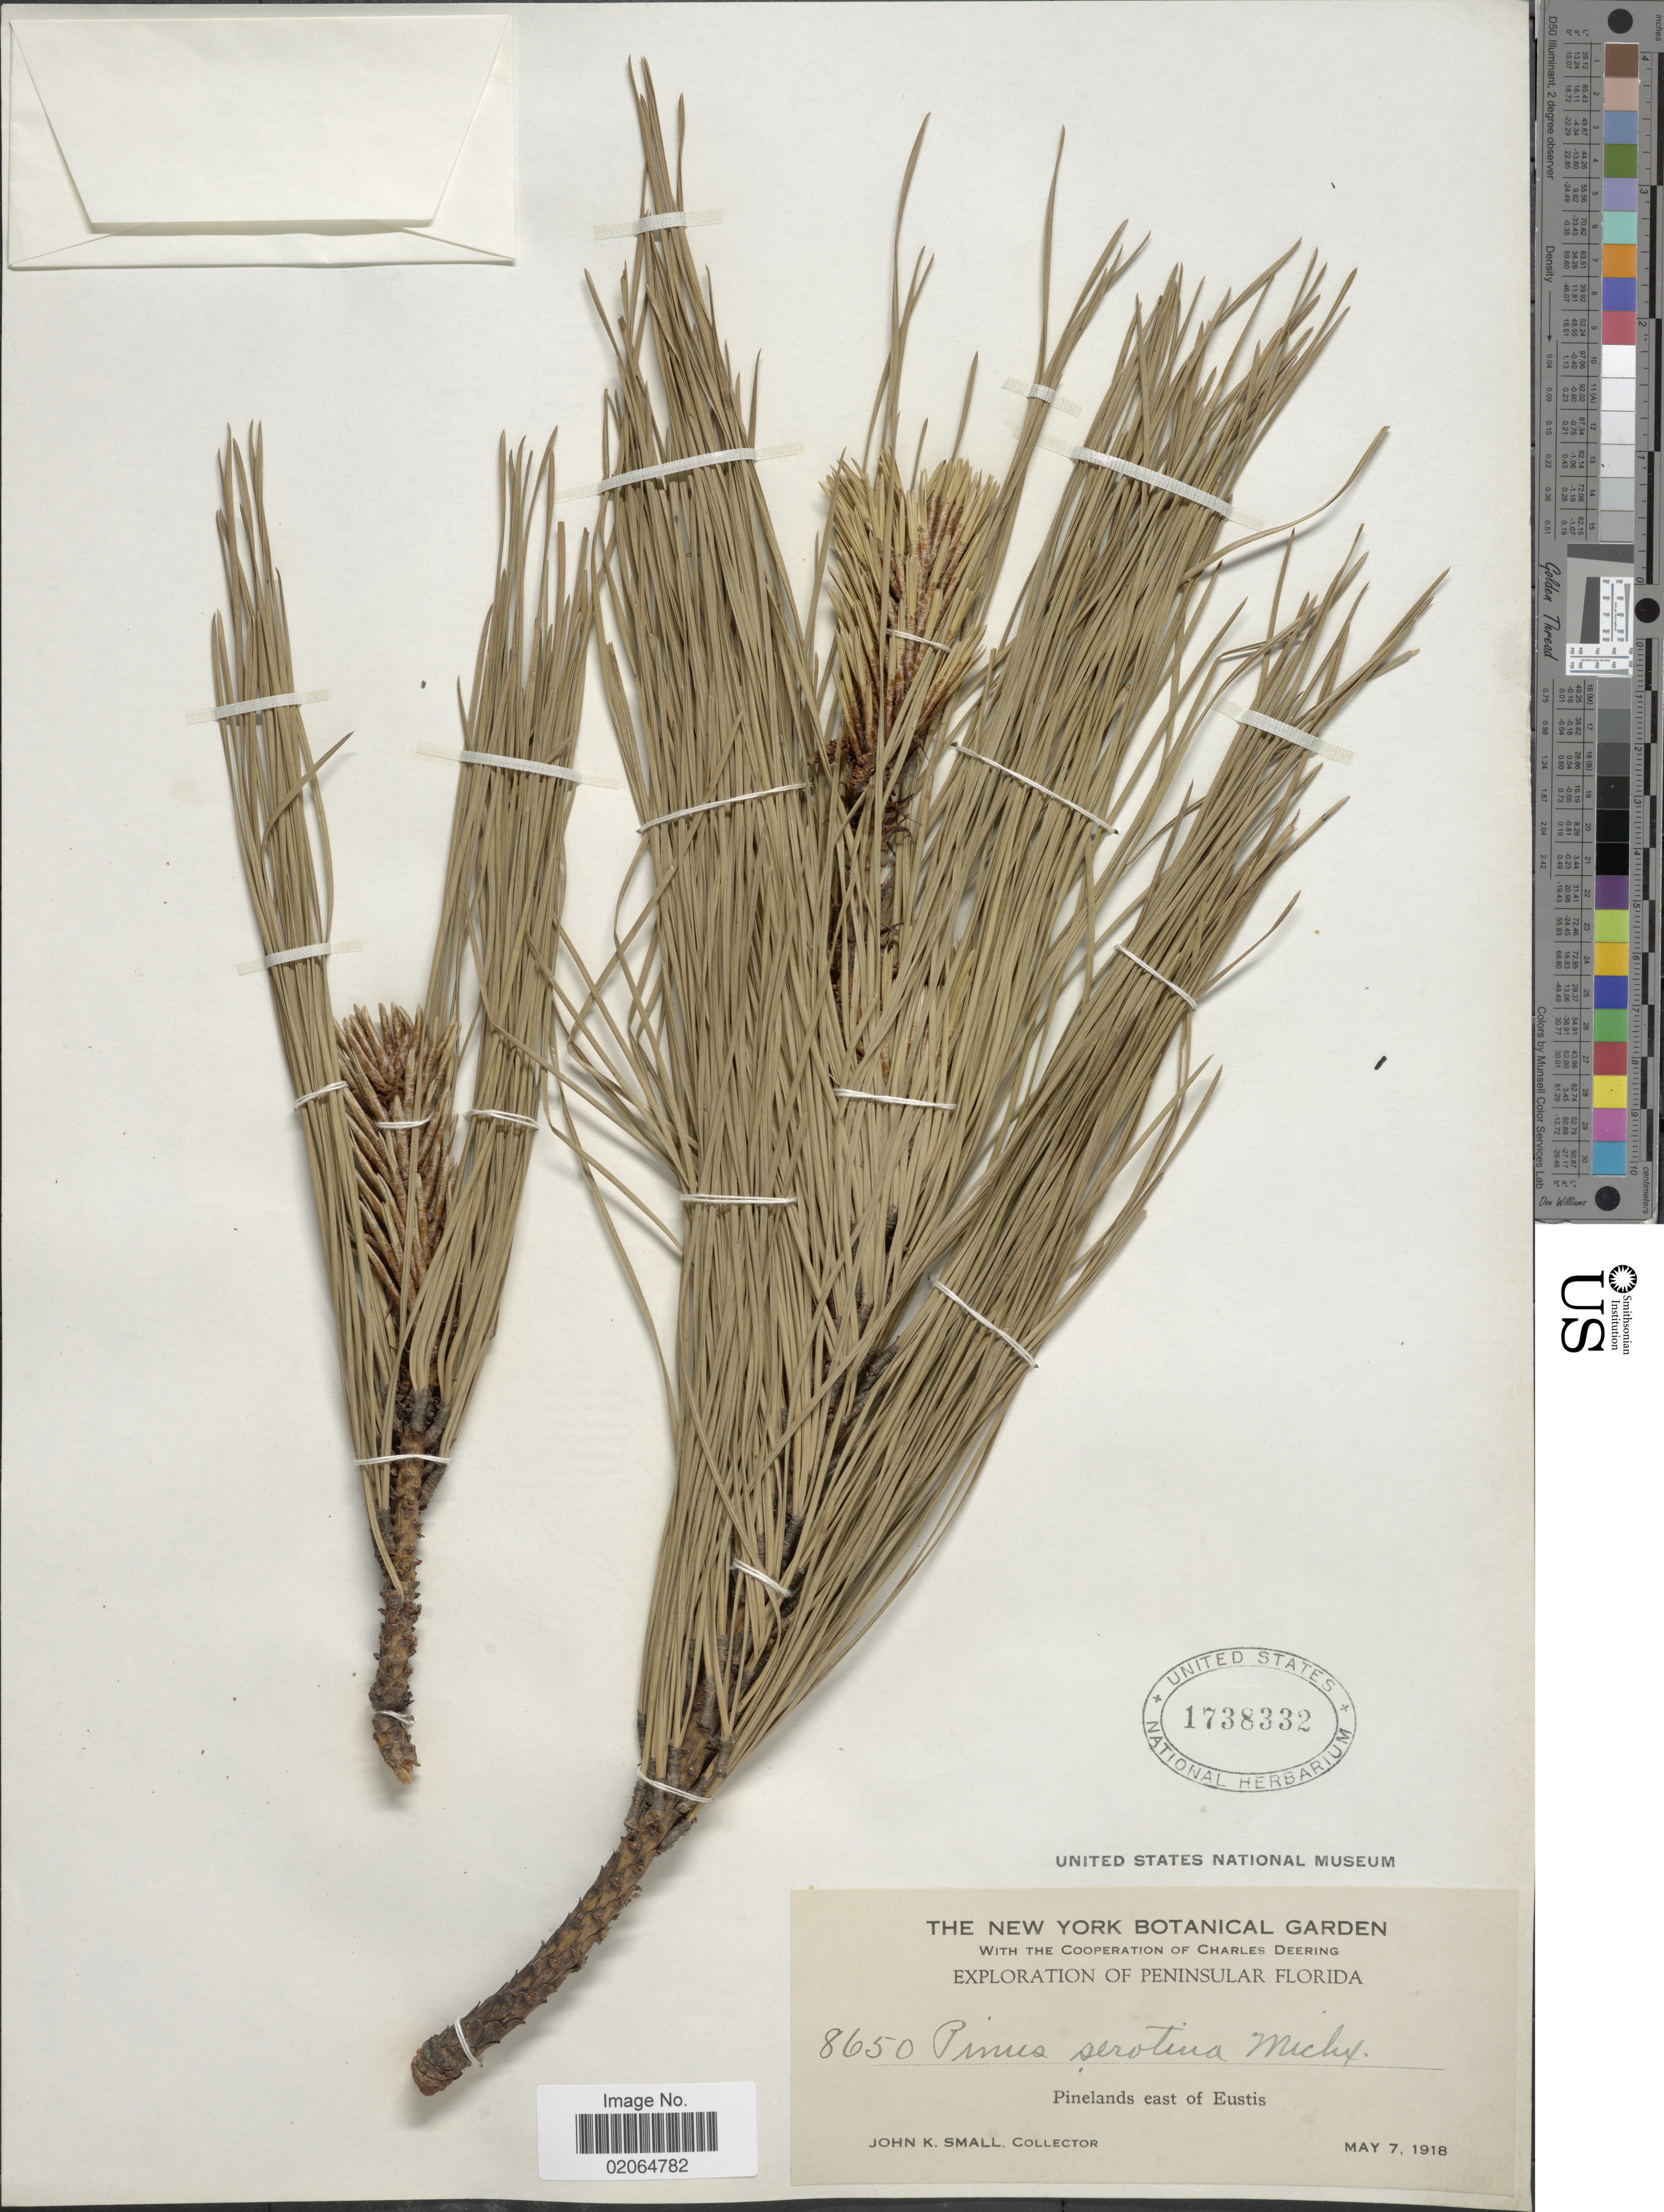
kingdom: Plantae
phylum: Tracheophyta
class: Pinopsida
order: Pinales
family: Pinaceae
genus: Pinus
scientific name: Pinus serotina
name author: Michx.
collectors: J. K. Small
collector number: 8650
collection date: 1918-05-07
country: United States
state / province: Florida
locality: Peninsular Florida, Pinelands east of Eustis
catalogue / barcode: US 1738332